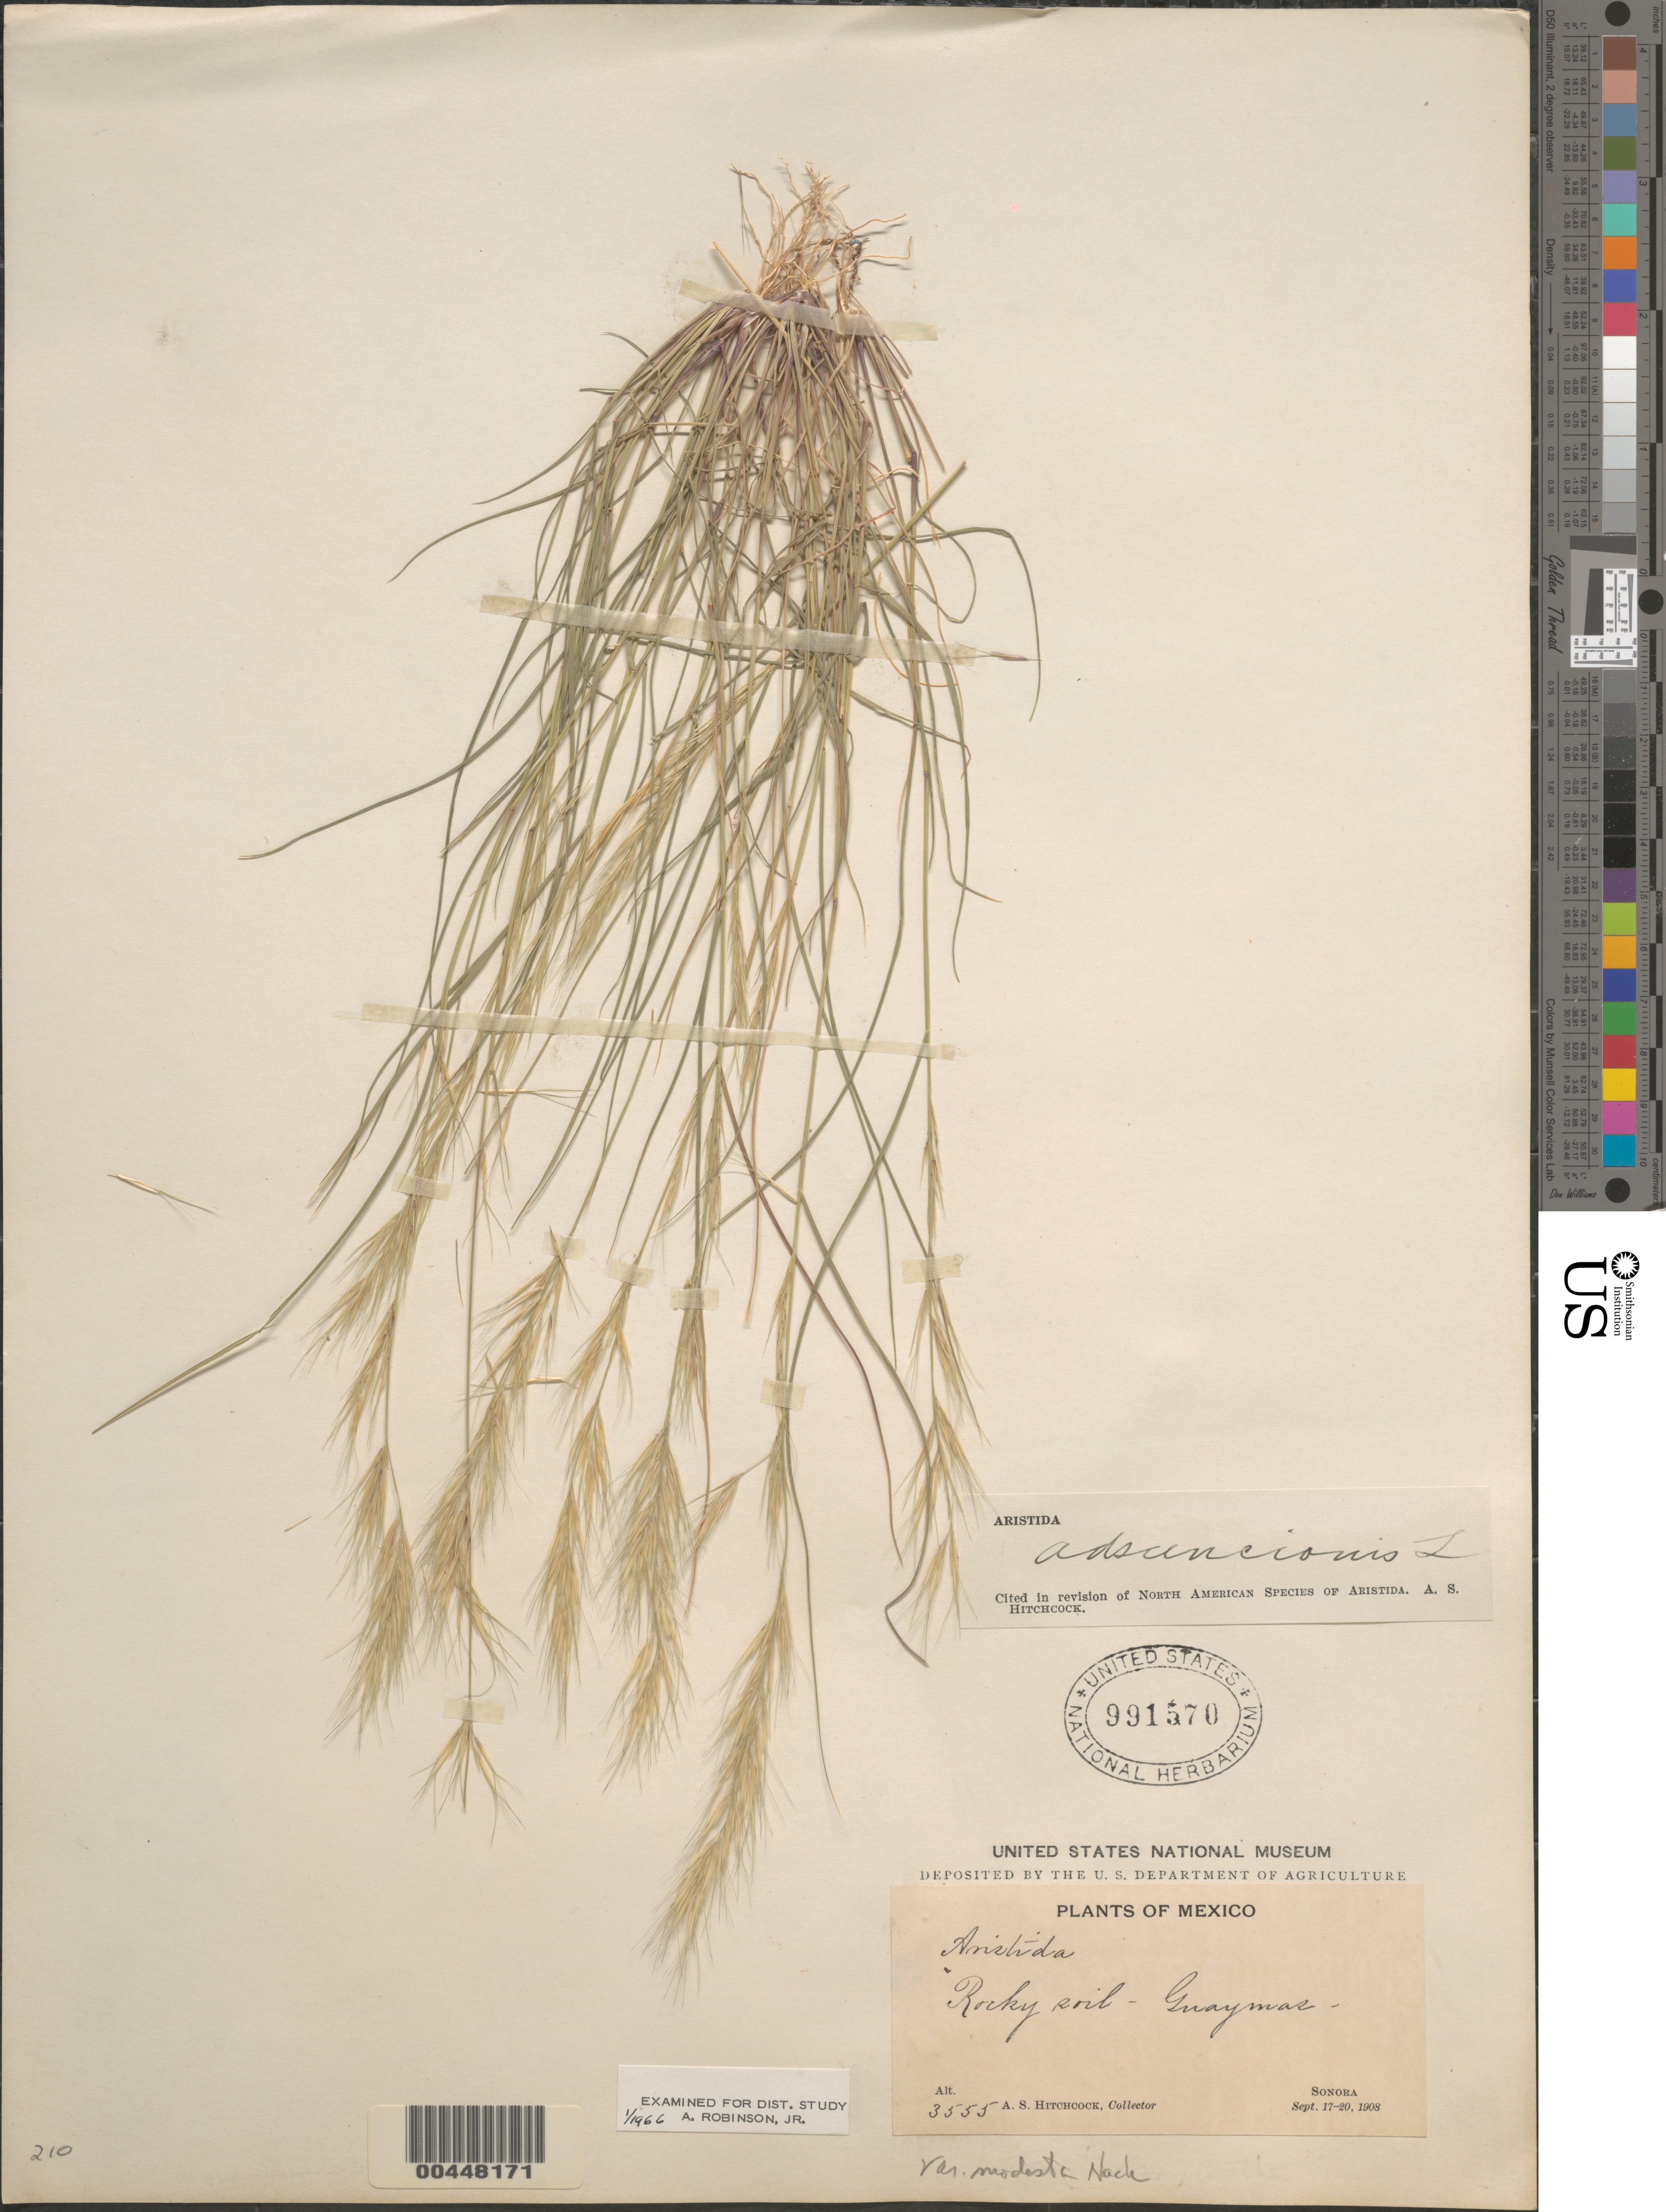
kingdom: Plantae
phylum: Tracheophyta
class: Liliopsida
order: Poales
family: Poaceae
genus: Aristida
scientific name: Aristida adscensionis var. modesta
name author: Hack. in Stuck.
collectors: A. S. Hitchcock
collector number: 3555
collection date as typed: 17 Sep 1908 to 20 Sep 1908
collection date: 1908-09-17/1908-09-20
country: Mexico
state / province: Sonora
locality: Guaymas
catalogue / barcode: US 991570